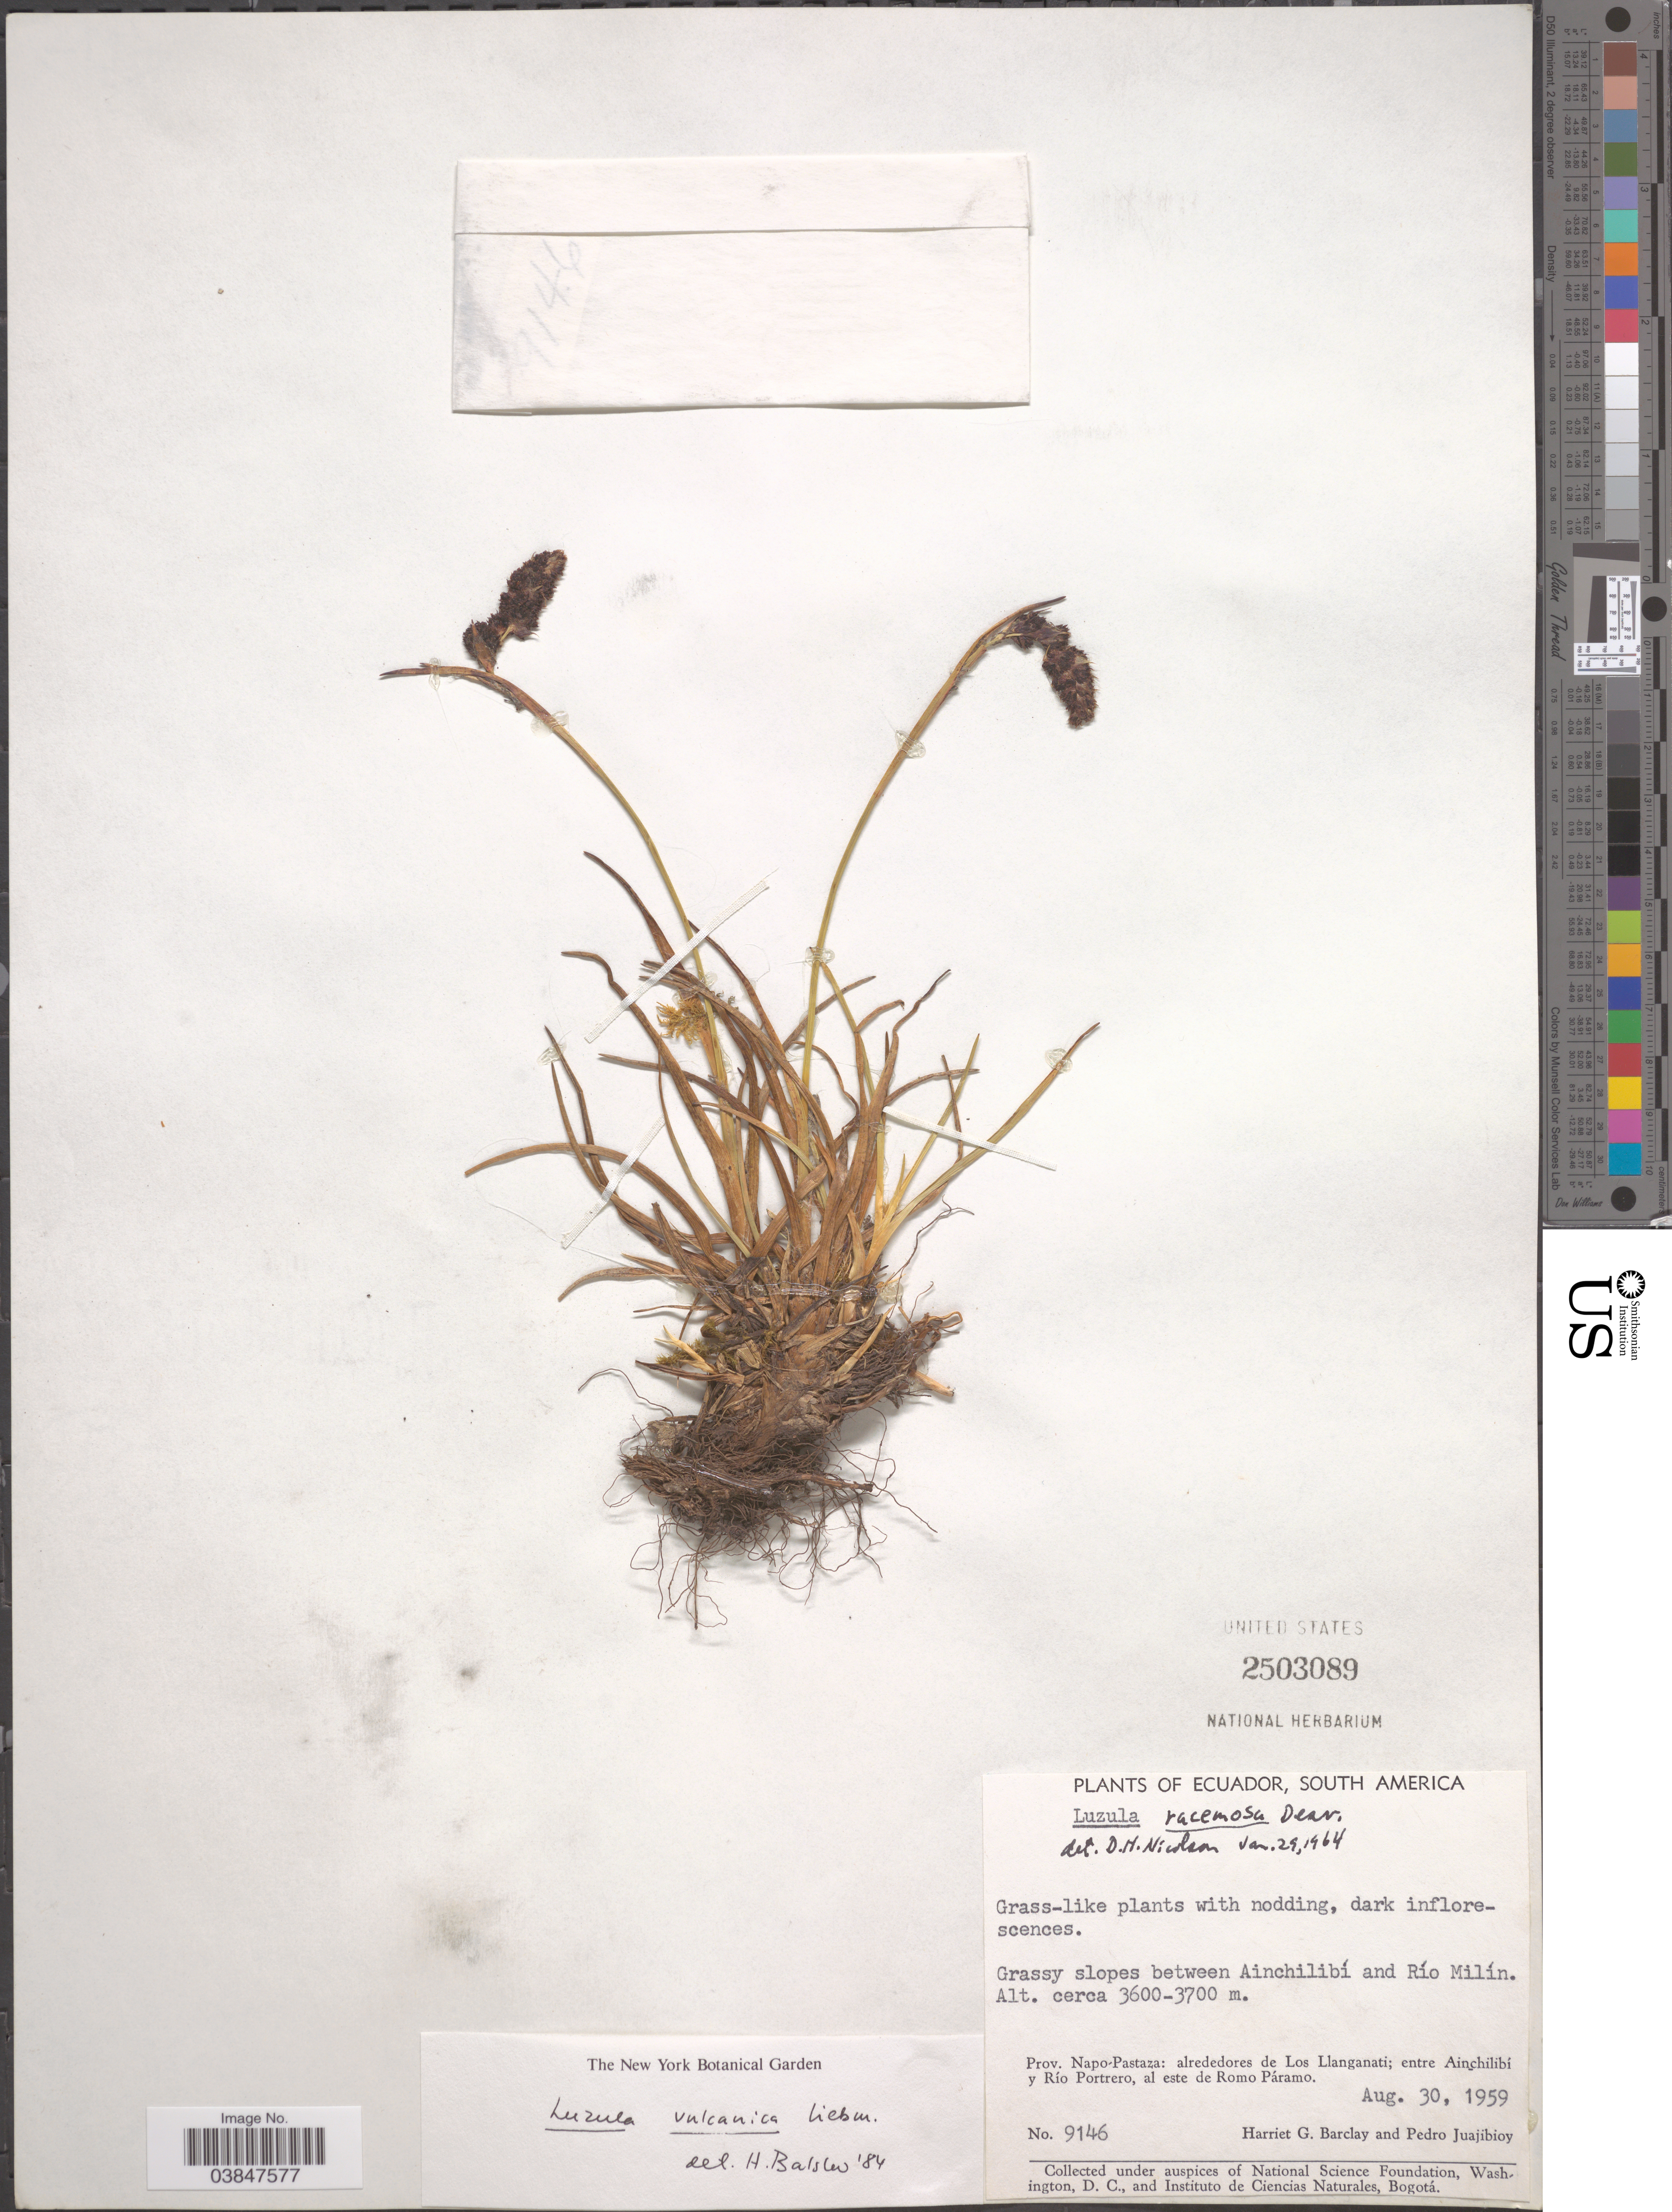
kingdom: Plantae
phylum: Tracheophyta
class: Liliopsida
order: Poales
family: Juncaceae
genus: Luzula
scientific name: Luzula vulcanica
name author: Liebm.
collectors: H. G. Barclay & P. Juajibioy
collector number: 9146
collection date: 1959-08-30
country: Ecuador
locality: Grassy slopes between Ainchilibí and Río Milín. Prov. Napo-Pastaza: alrededores de Los Llanganati; entre Ainchilibí y Río Portrero, al este de Romo Páramo.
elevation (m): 3600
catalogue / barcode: US 2503089